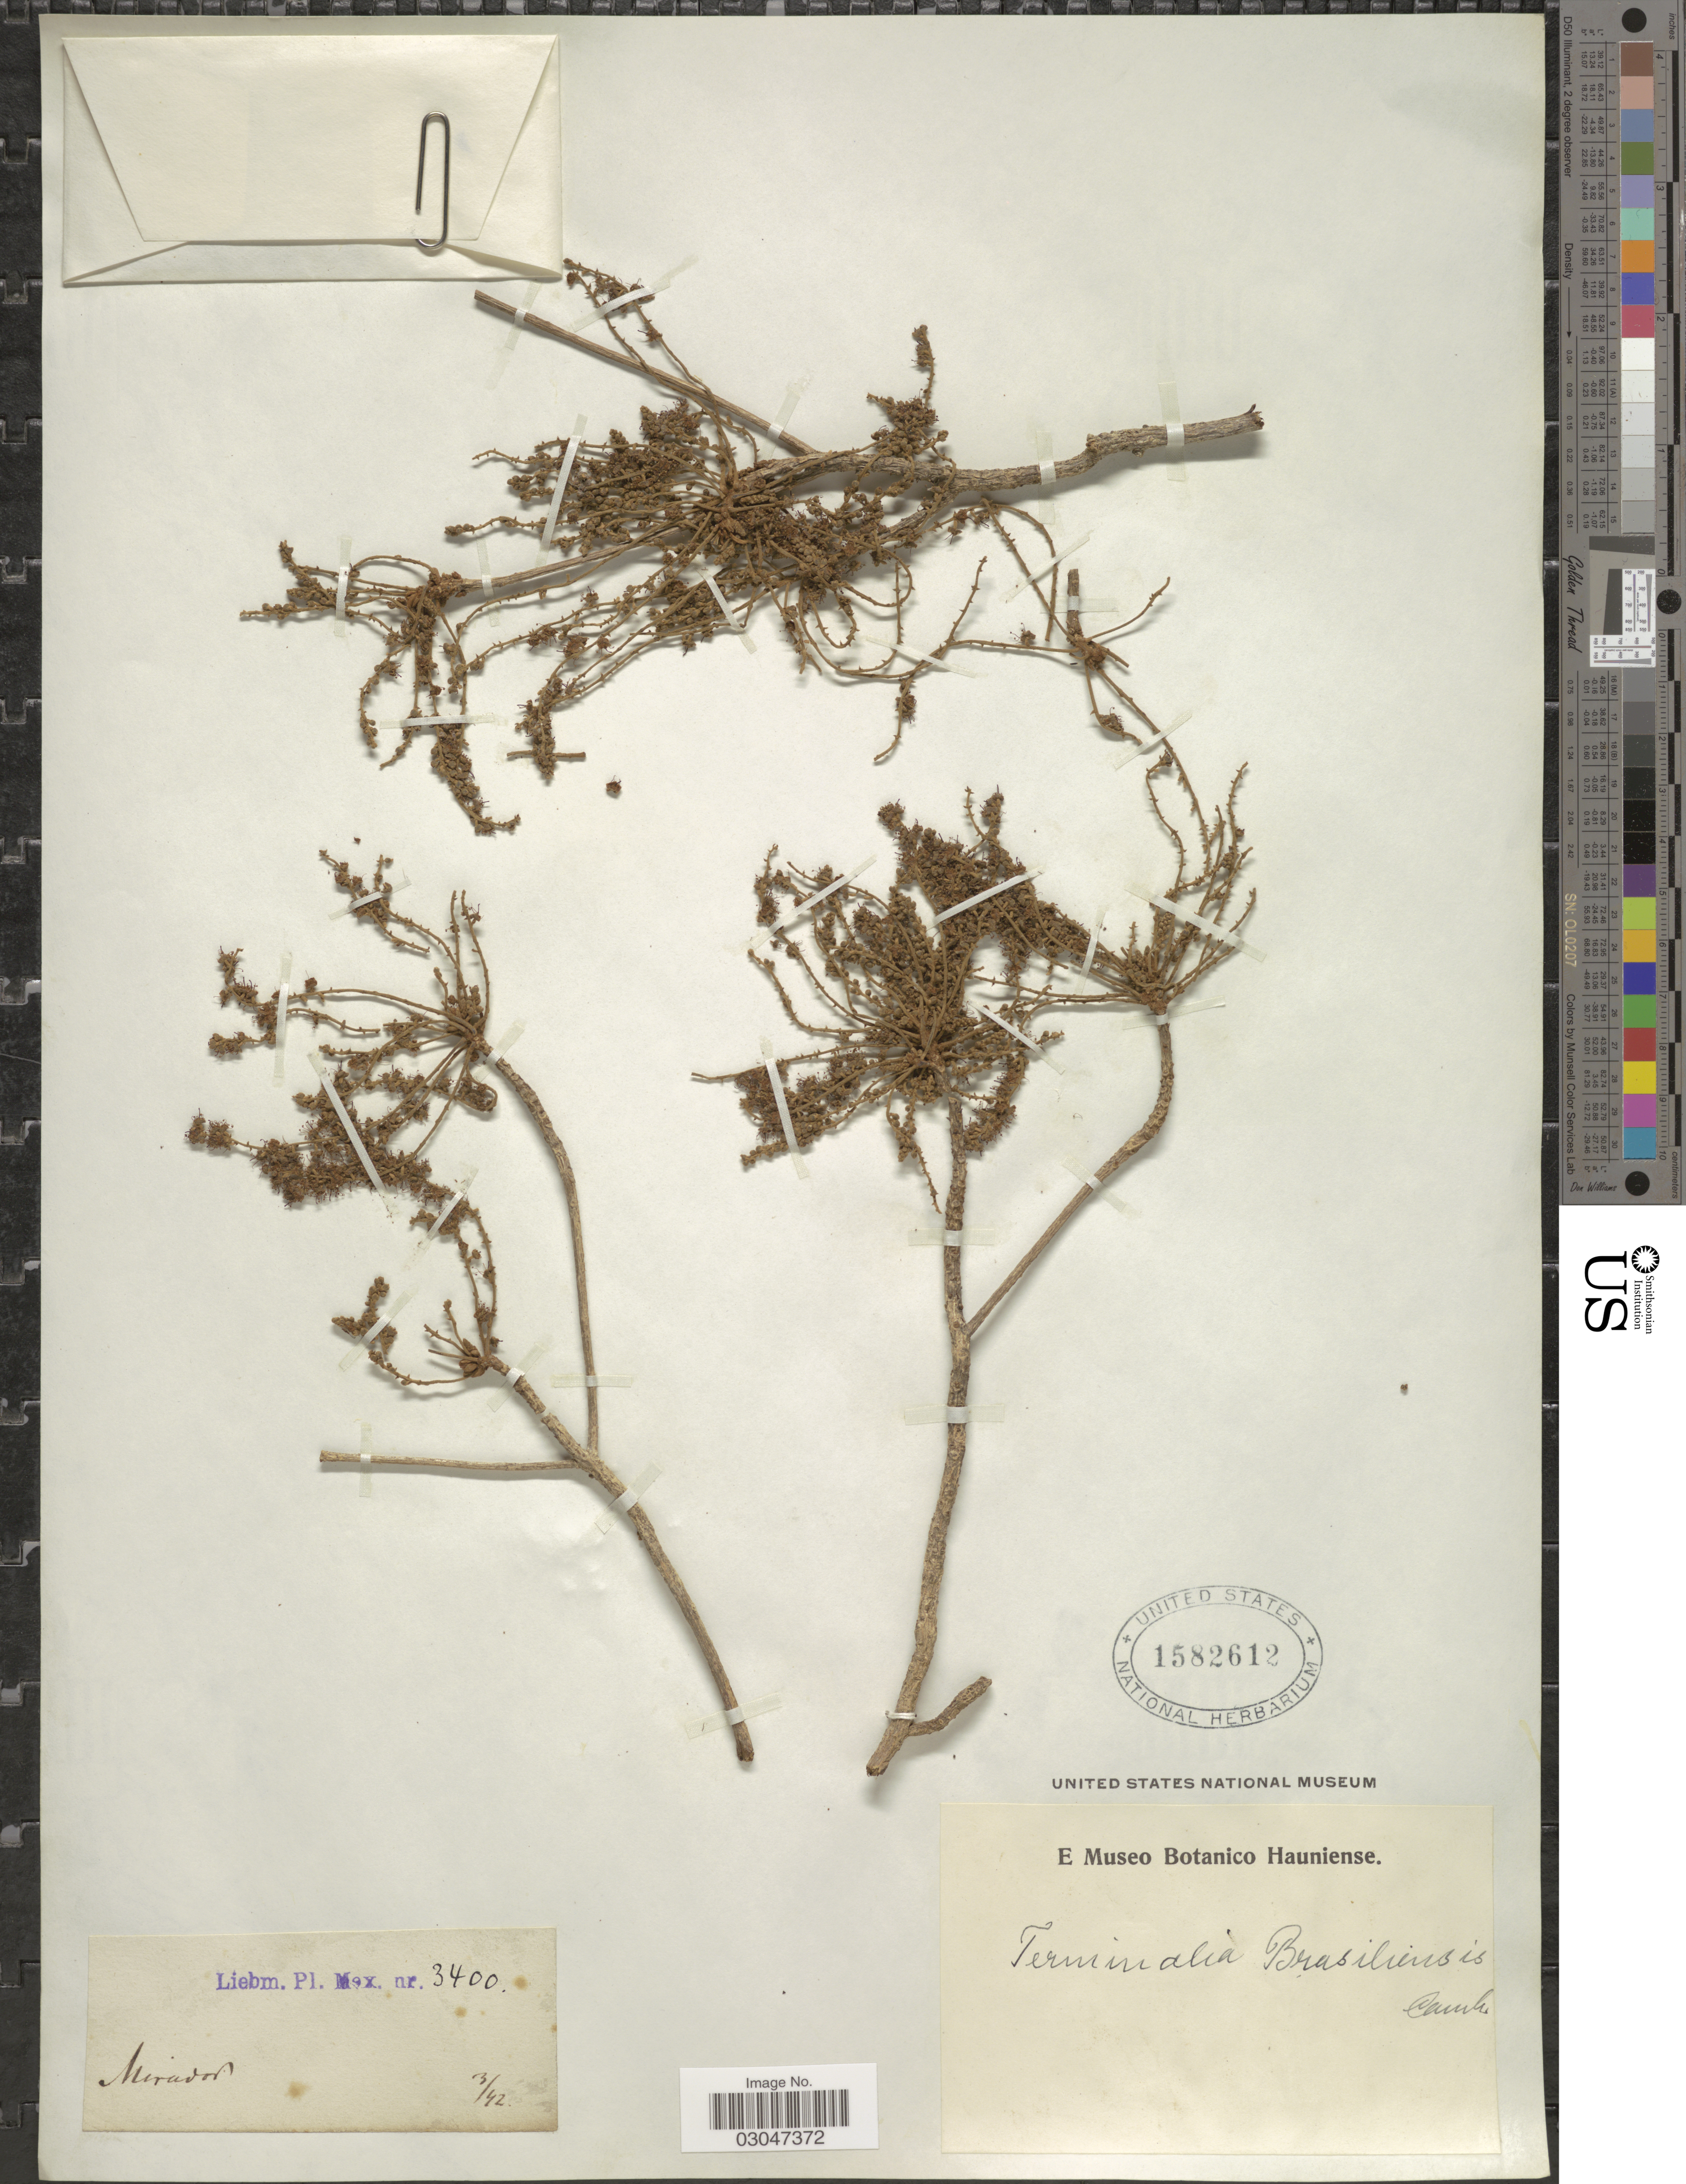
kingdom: Plantae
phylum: Tracheophyta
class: Magnoliopsida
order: Myrtales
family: Combretaceae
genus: Terminalia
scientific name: Terminalia amazonia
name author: (J.F. Gmel.) Exell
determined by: Strong, Mark T., (BOT), Smithsonian Institution - National Museum of Natural History (UNITED STATES)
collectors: Liebm.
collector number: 3400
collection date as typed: Transcribed d/m/y: /3/42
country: Mexico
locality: Mirador.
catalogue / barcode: US 1582612